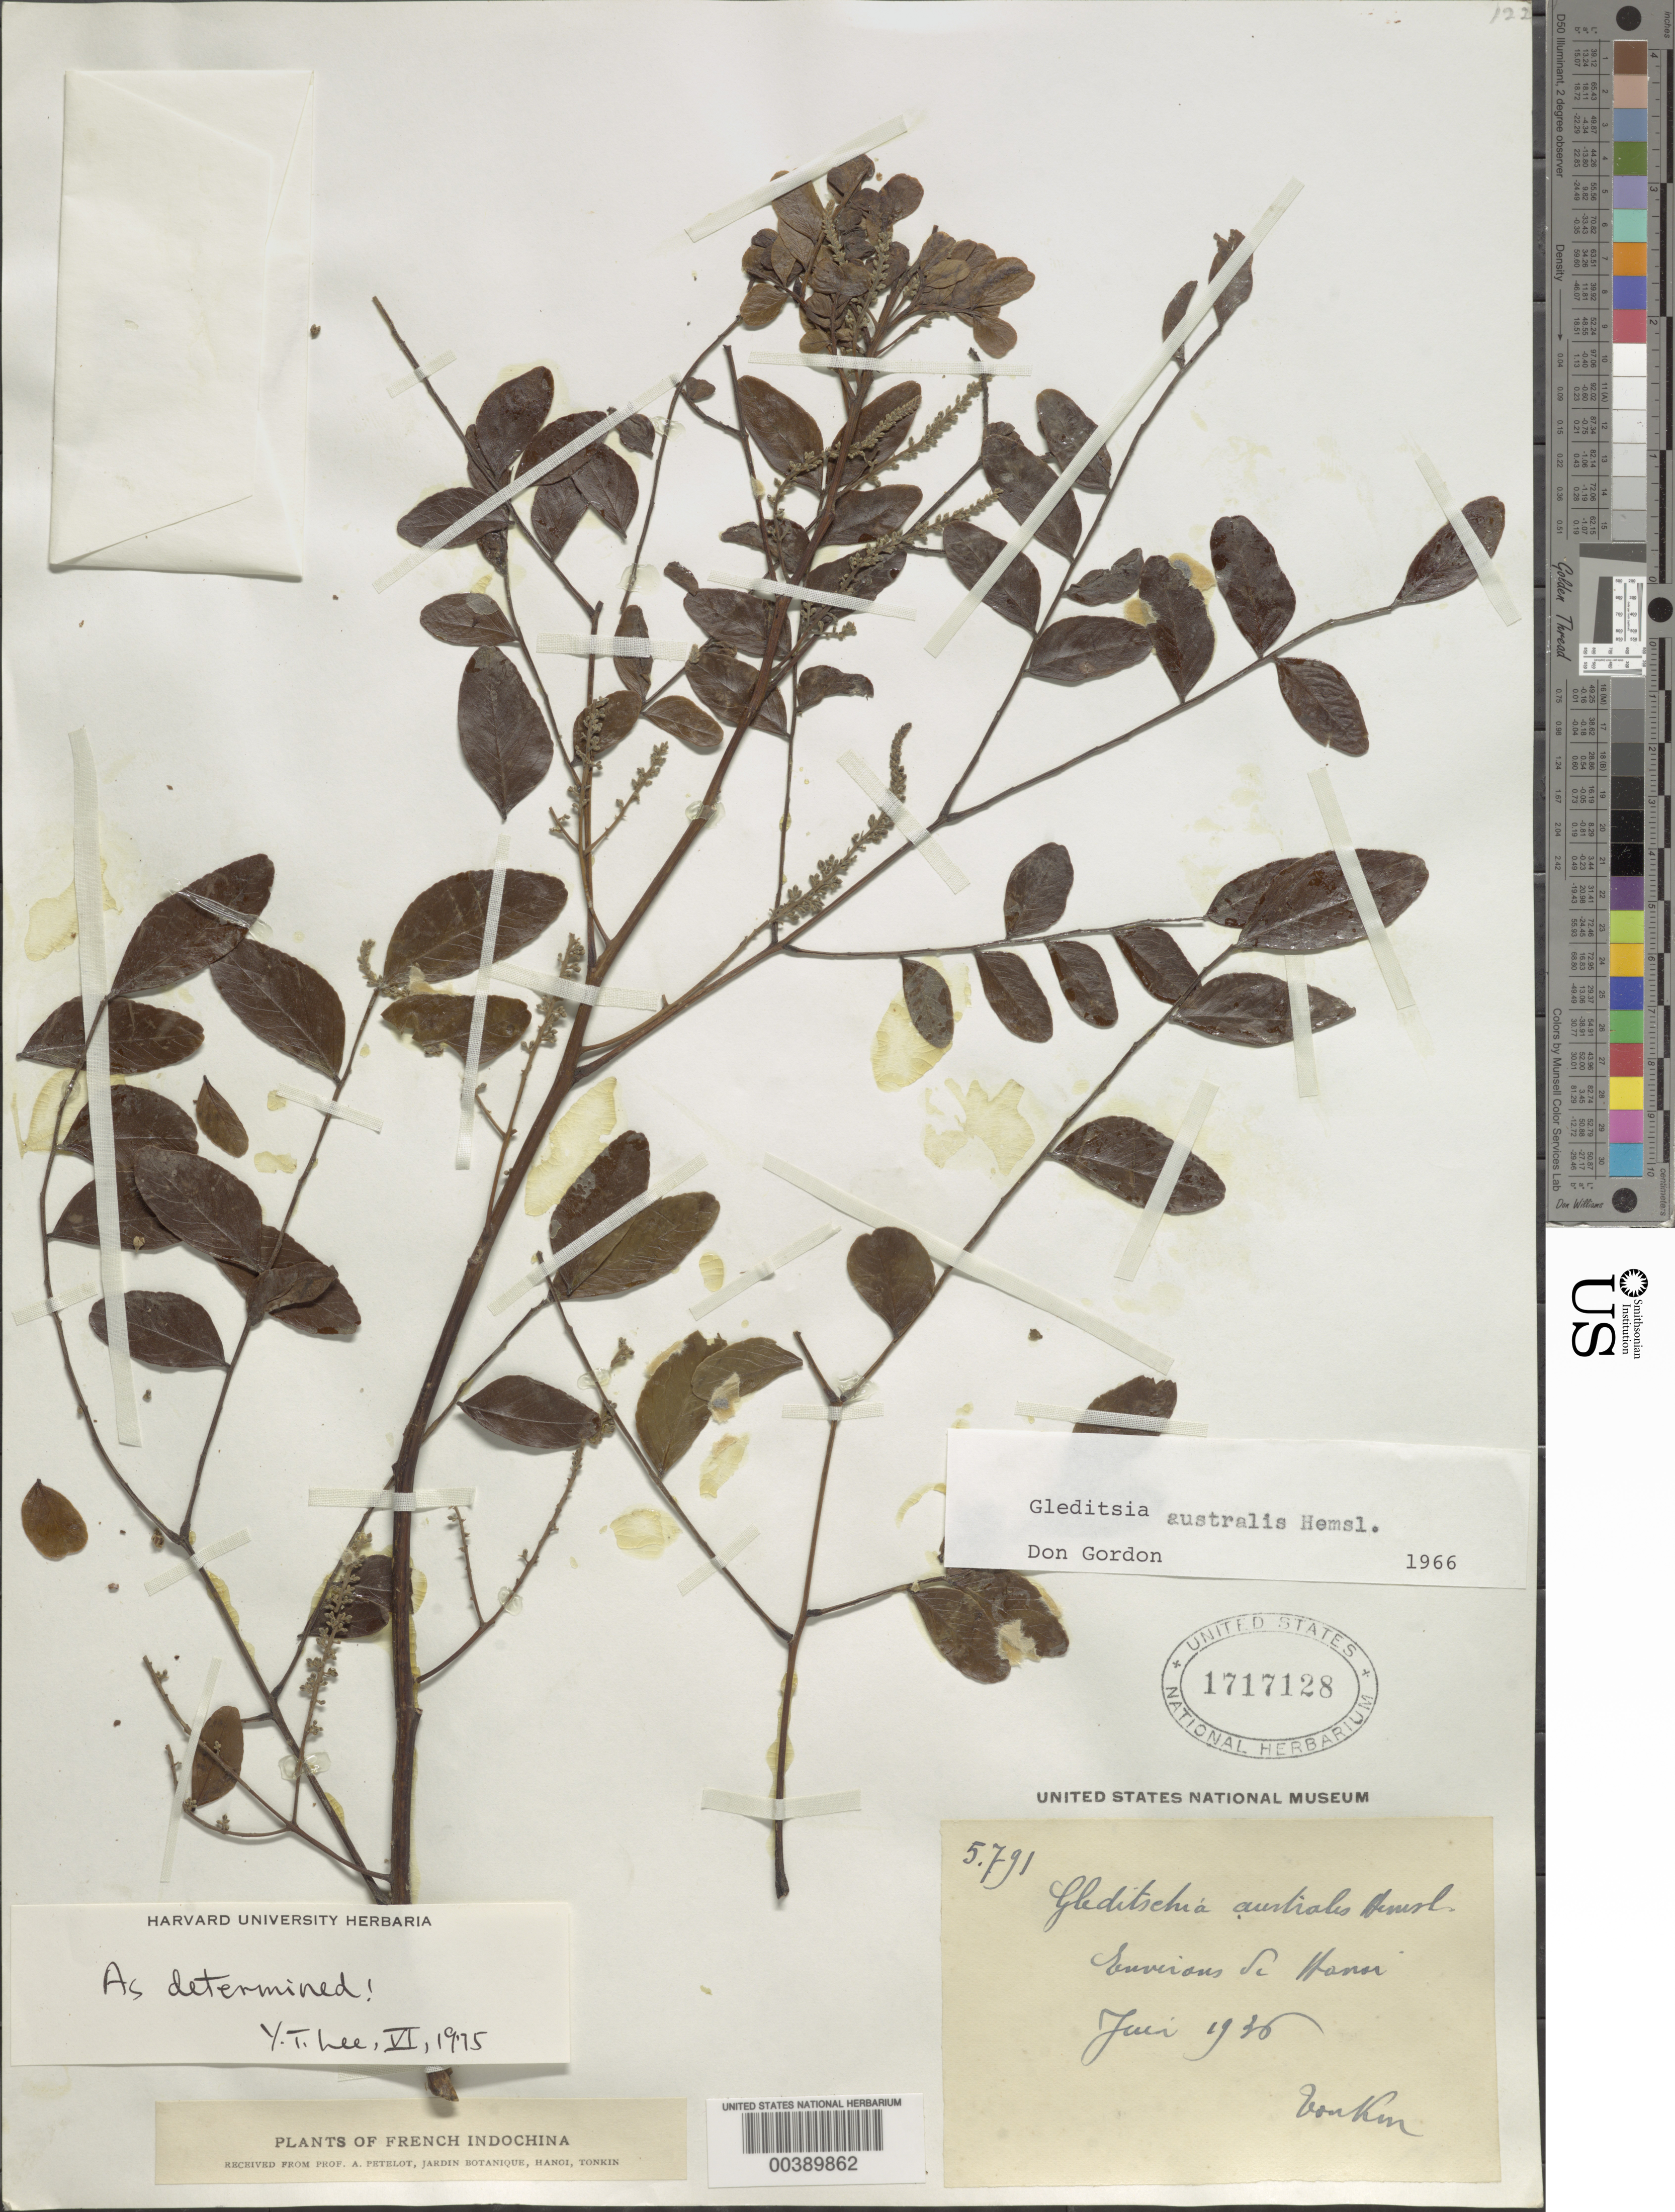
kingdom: Plantae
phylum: Tracheophyta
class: Magnoliopsida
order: Fabales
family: Fabaceae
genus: Gleditsia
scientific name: Gleditsia australis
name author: Hemsl.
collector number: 5791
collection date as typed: Jun 1936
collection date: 1936-06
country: Vietnam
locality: Environs de hanoi; tonkin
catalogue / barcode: US 1717128